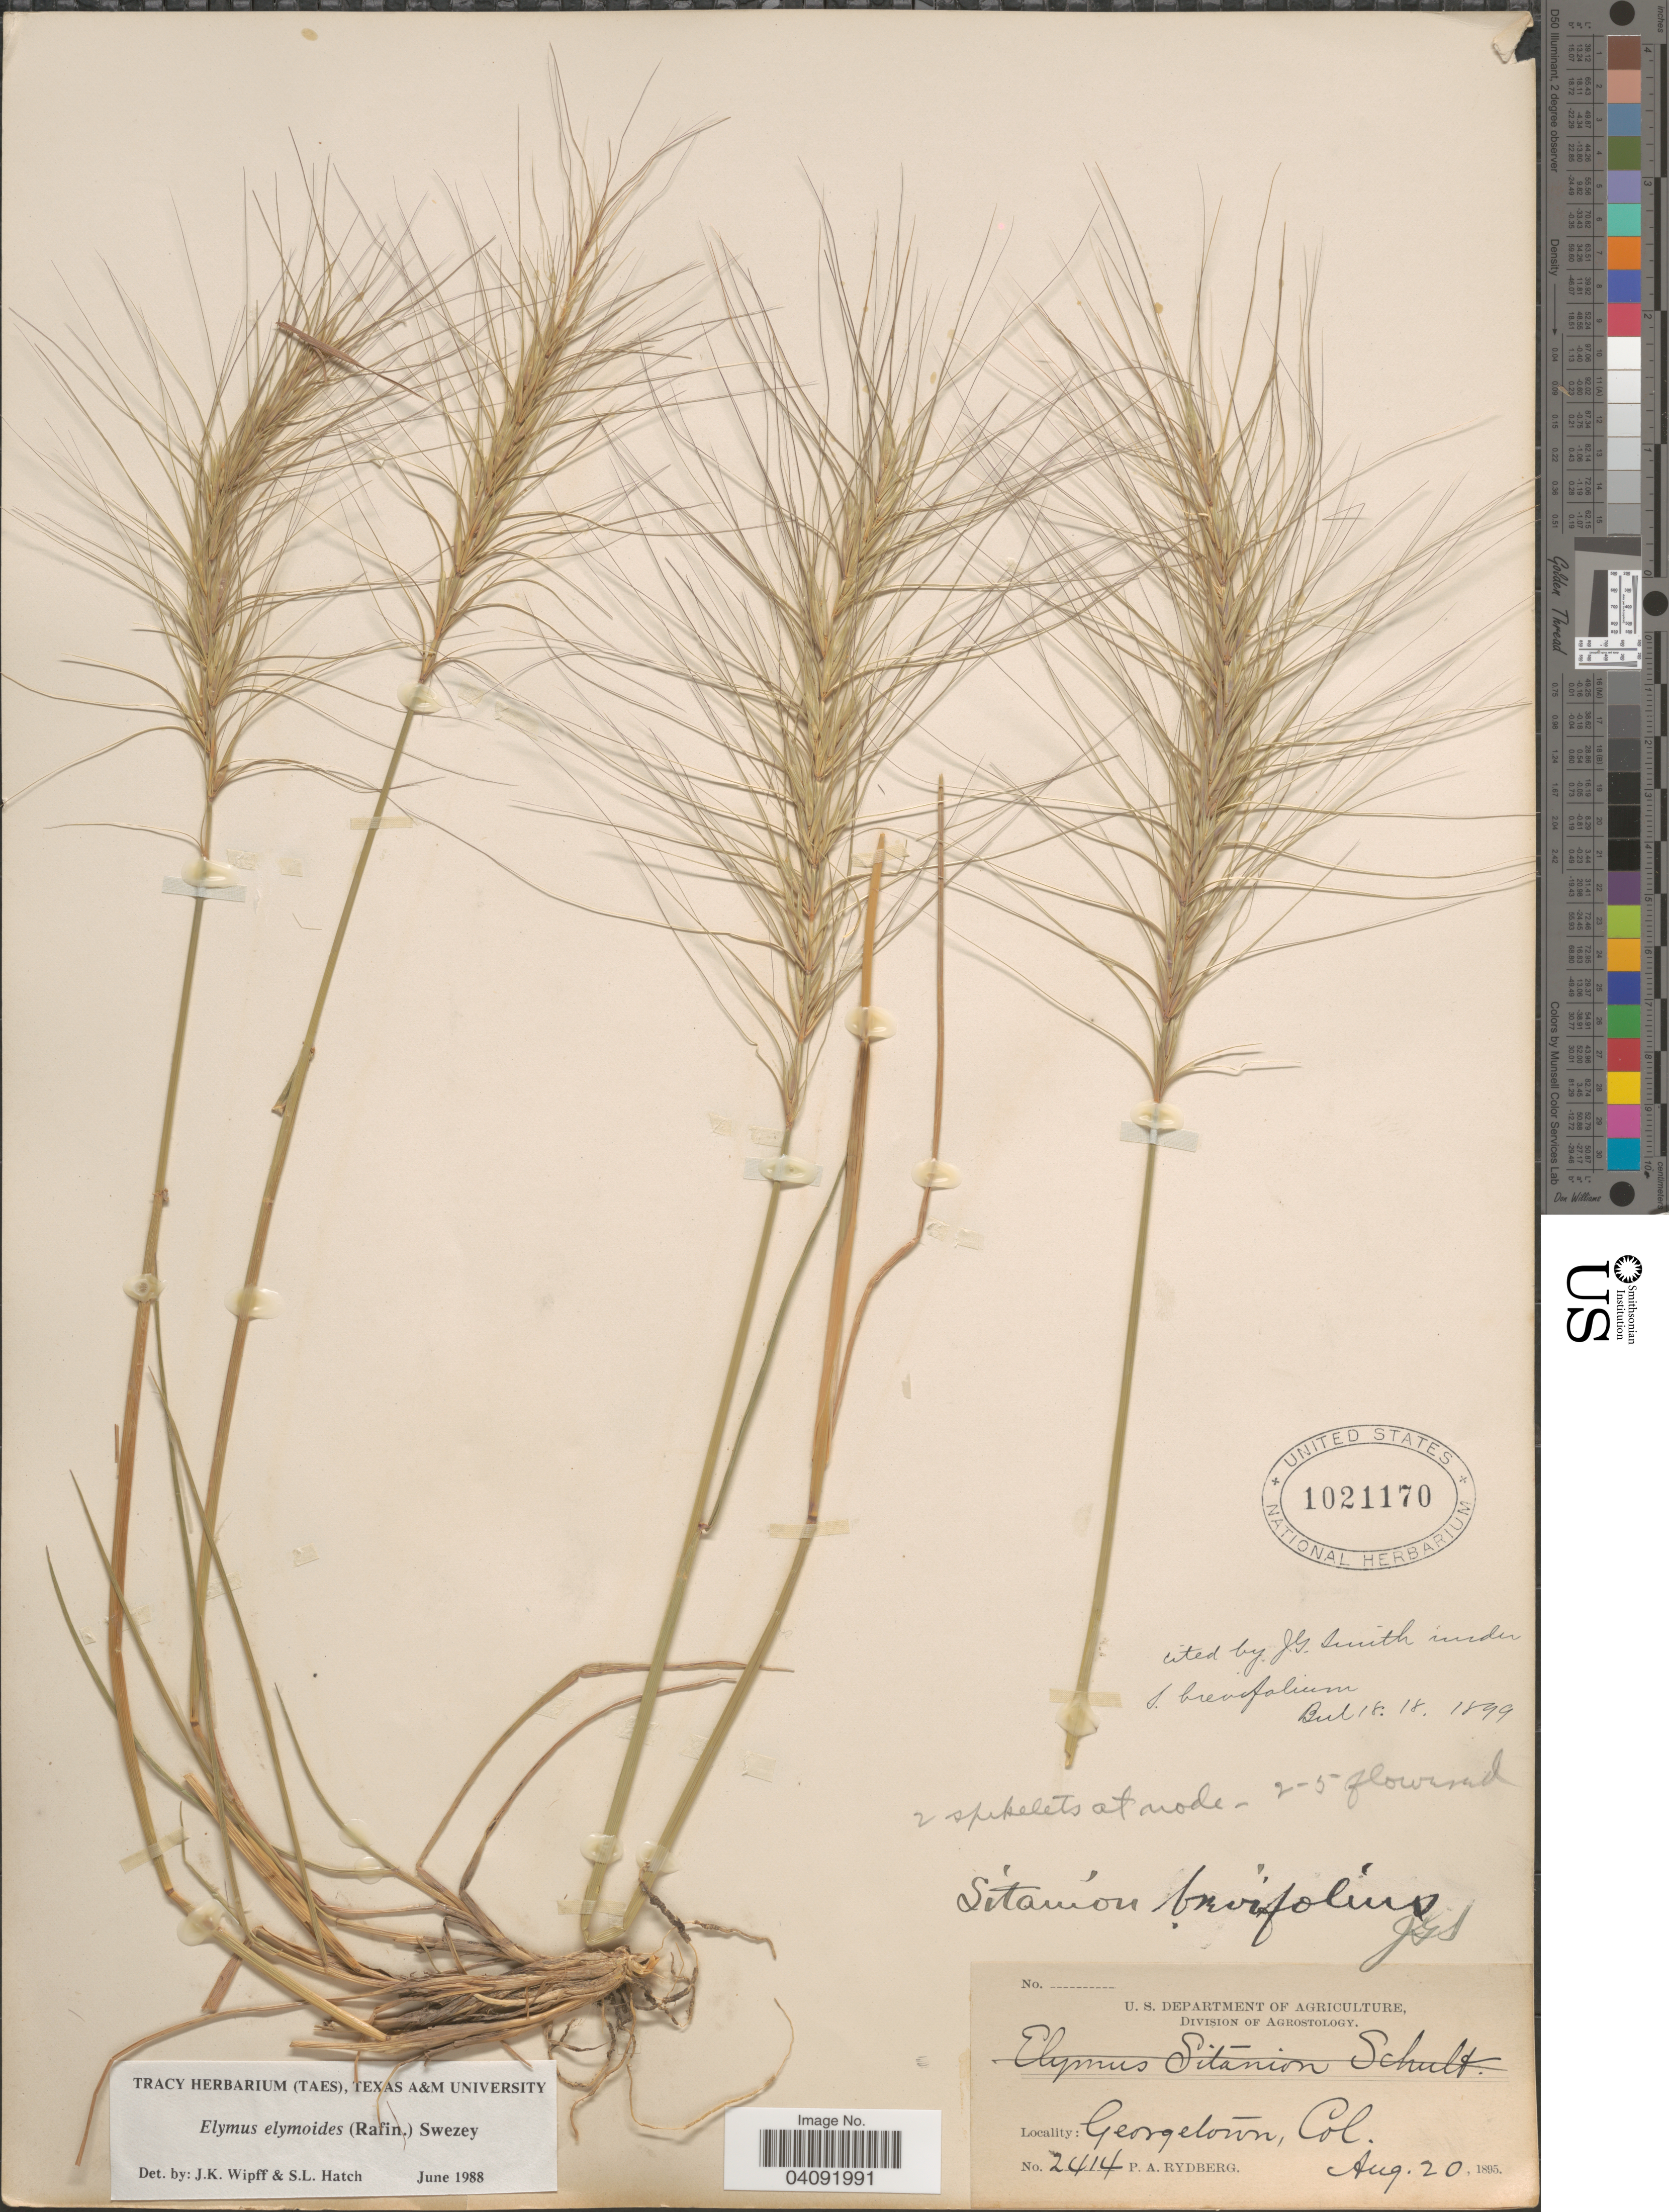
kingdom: Plantae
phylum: Tracheophyta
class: Liliopsida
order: Poales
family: Poaceae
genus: Elymus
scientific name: Elymus elymoides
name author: (Raf.) Swezey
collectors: P. A. Rydberg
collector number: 2414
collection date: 1895-08-20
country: United States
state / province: Colorado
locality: Georgetown.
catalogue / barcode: US 1021170